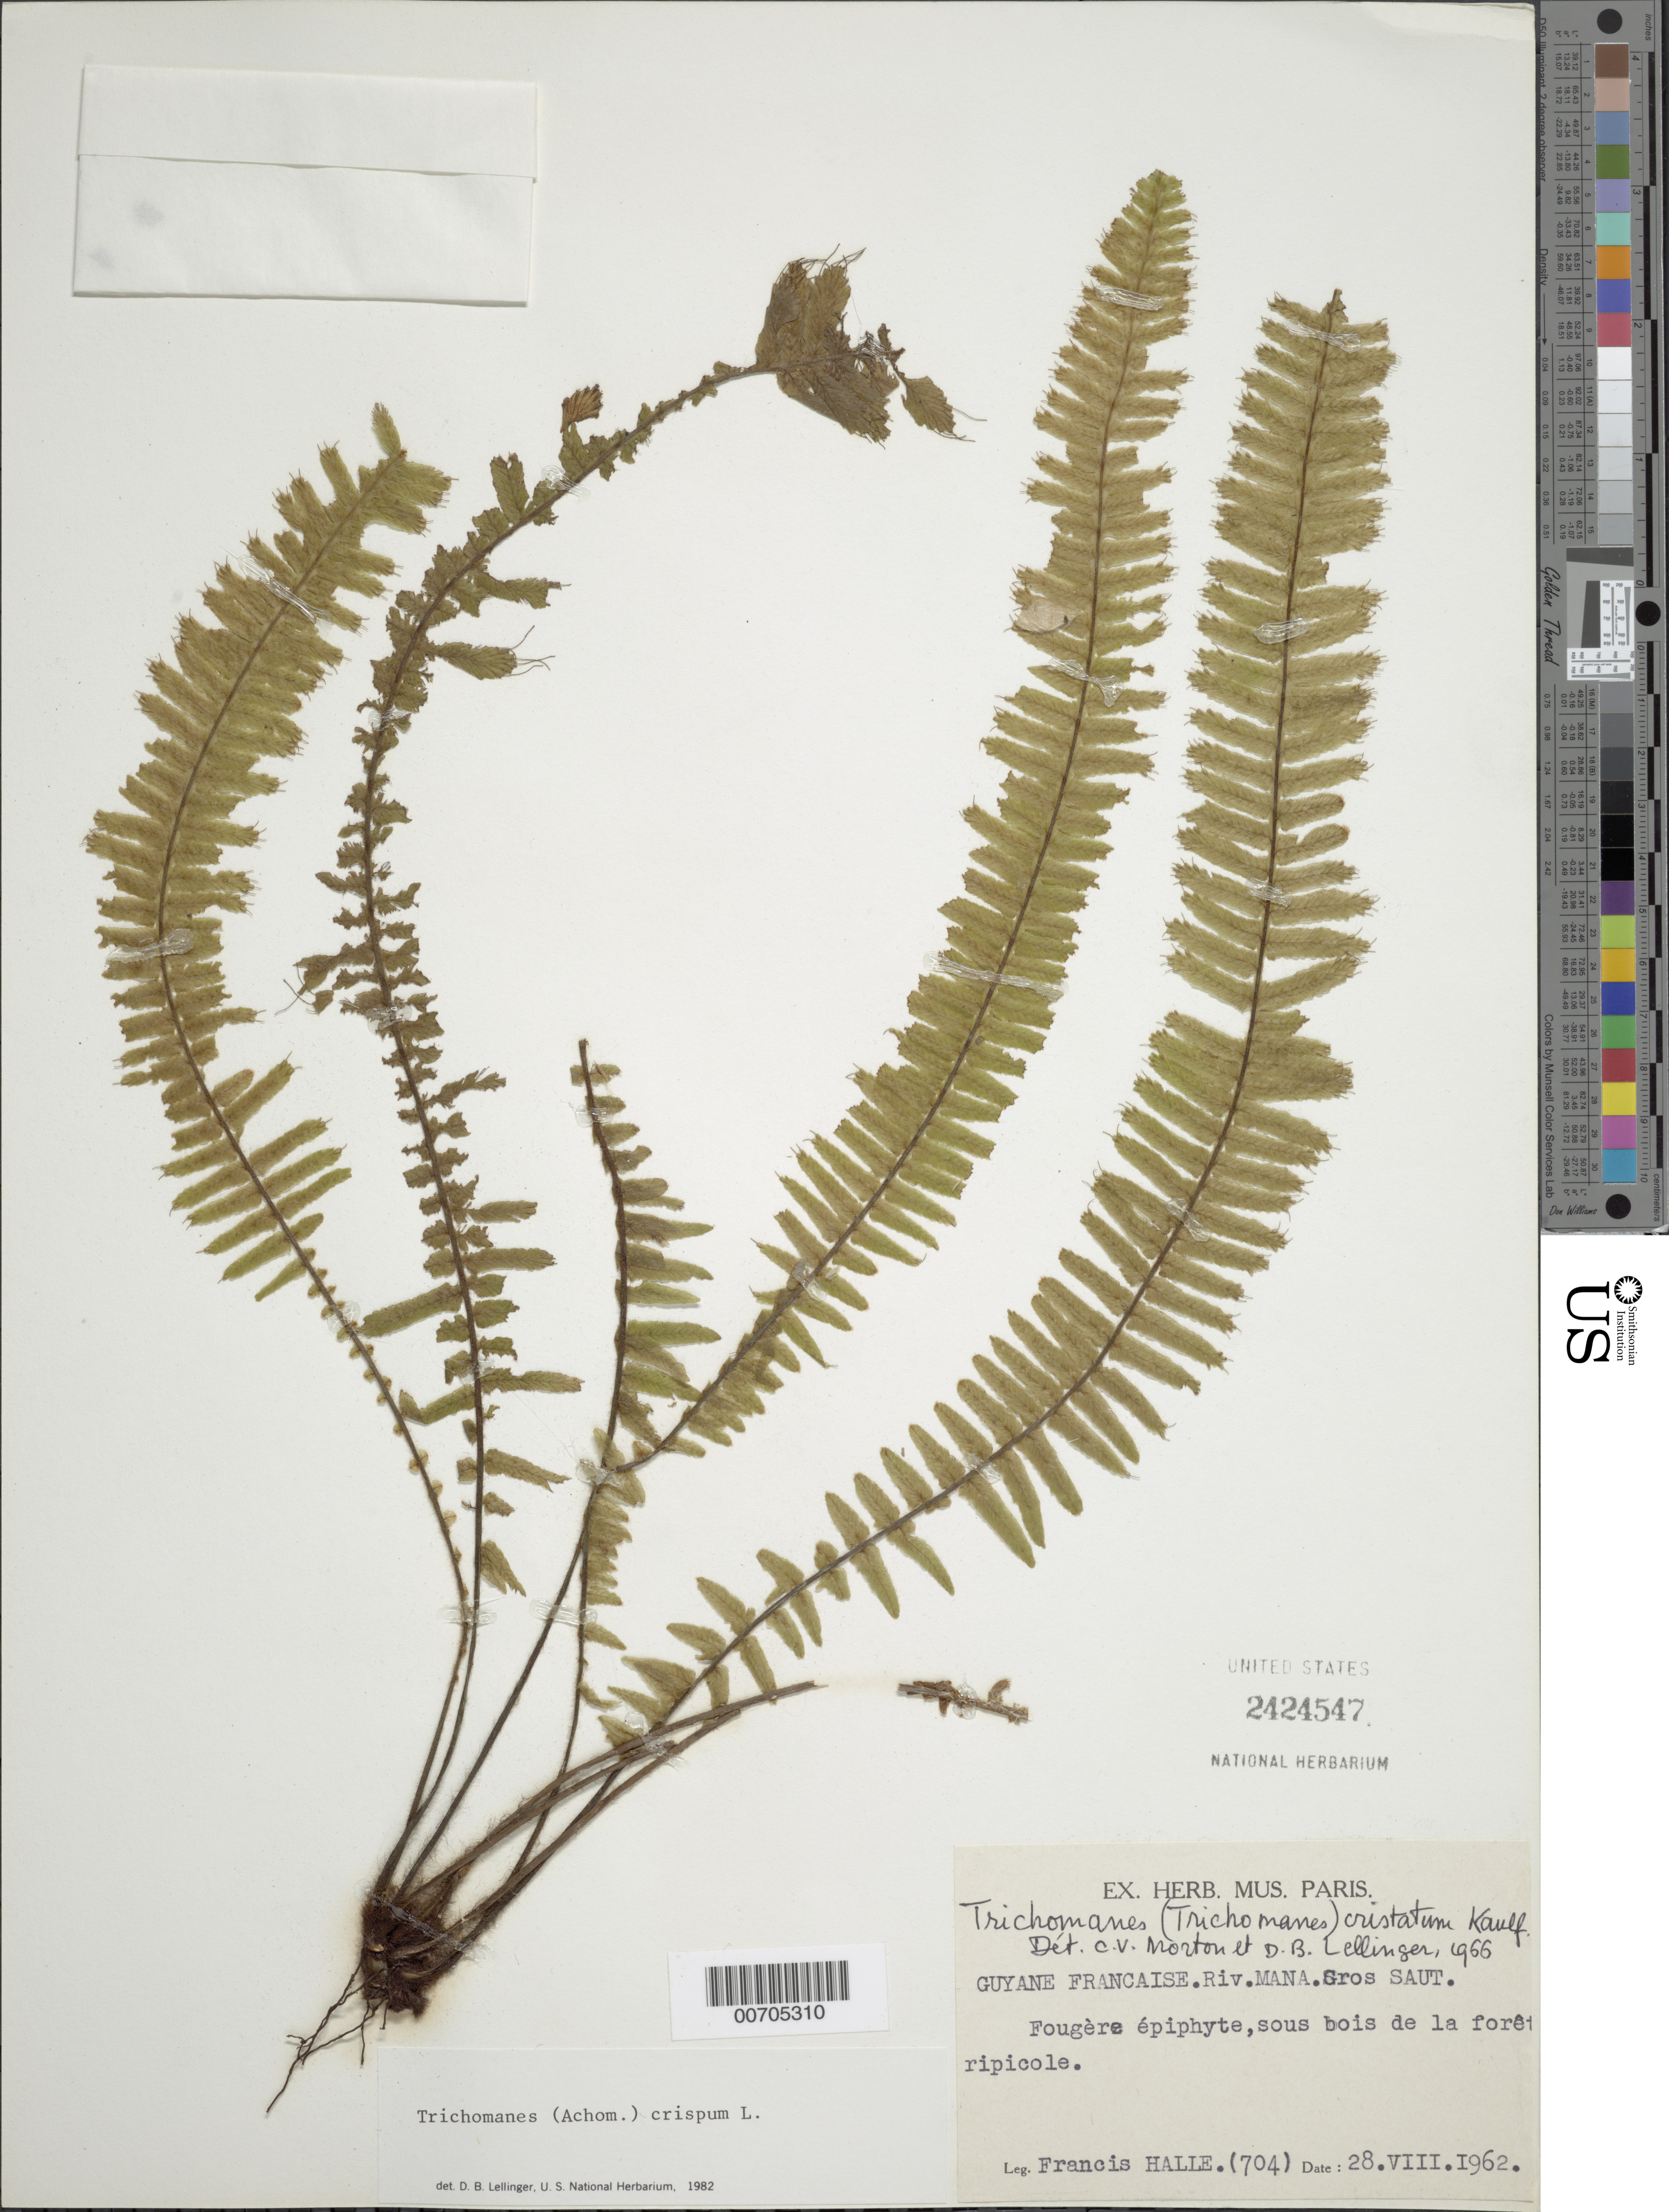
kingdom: Plantae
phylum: Tracheophyta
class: Polypodiopsida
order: Hymenophyllales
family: Hymenophyllaceae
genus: Trichomanes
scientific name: Trichomanes crispum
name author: L.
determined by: Lellinger, David B., (BOT), Smithsonian Institution - National Museum of Natural History (UNITED STATES)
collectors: F. Hallé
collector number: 704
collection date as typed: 28-Aug-62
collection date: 1962-08-28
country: French Guiana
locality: Rivière Mana, Gros. Saut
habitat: Riparian forest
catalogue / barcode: US 2424547